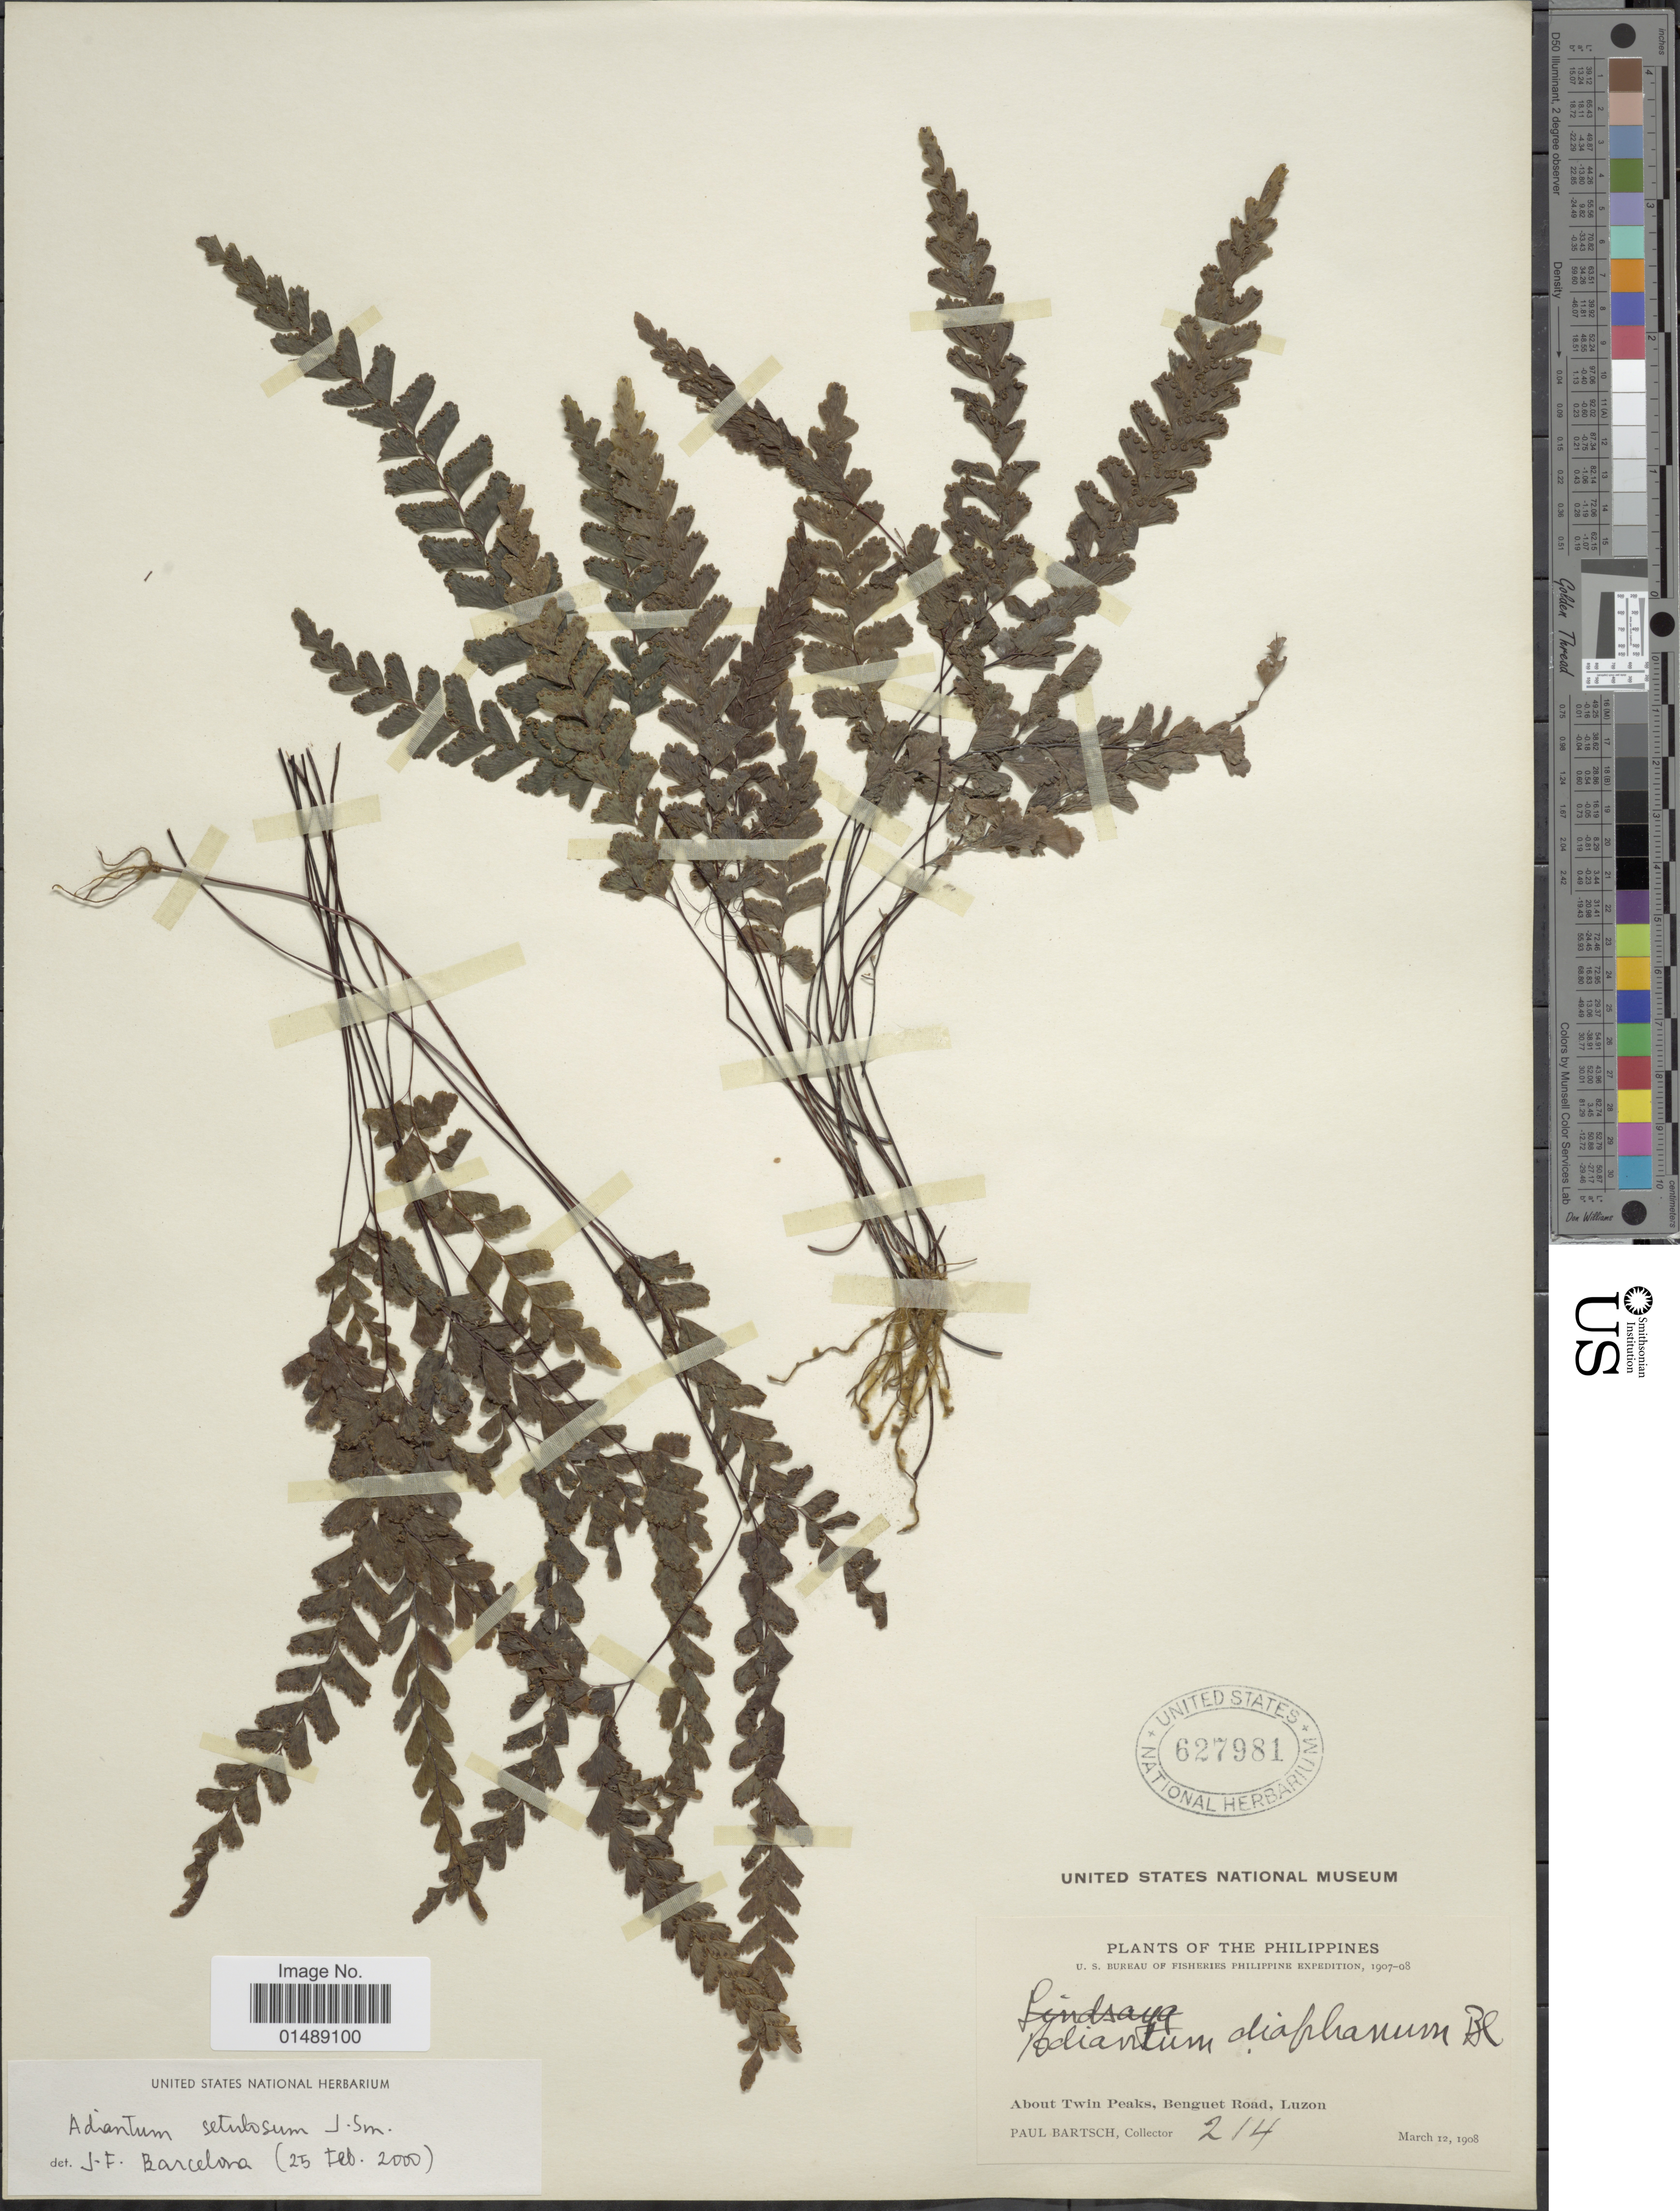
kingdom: Plantae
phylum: Tracheophyta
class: Polypodiopsida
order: Polypodiales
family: Pteridaceae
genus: Adiantum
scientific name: Adiantum setulosum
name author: J. Sm.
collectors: P. Bartch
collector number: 214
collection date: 1908-03-12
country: Philippines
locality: About Twin Peaks, Benguet road, Luzon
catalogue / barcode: US 627981